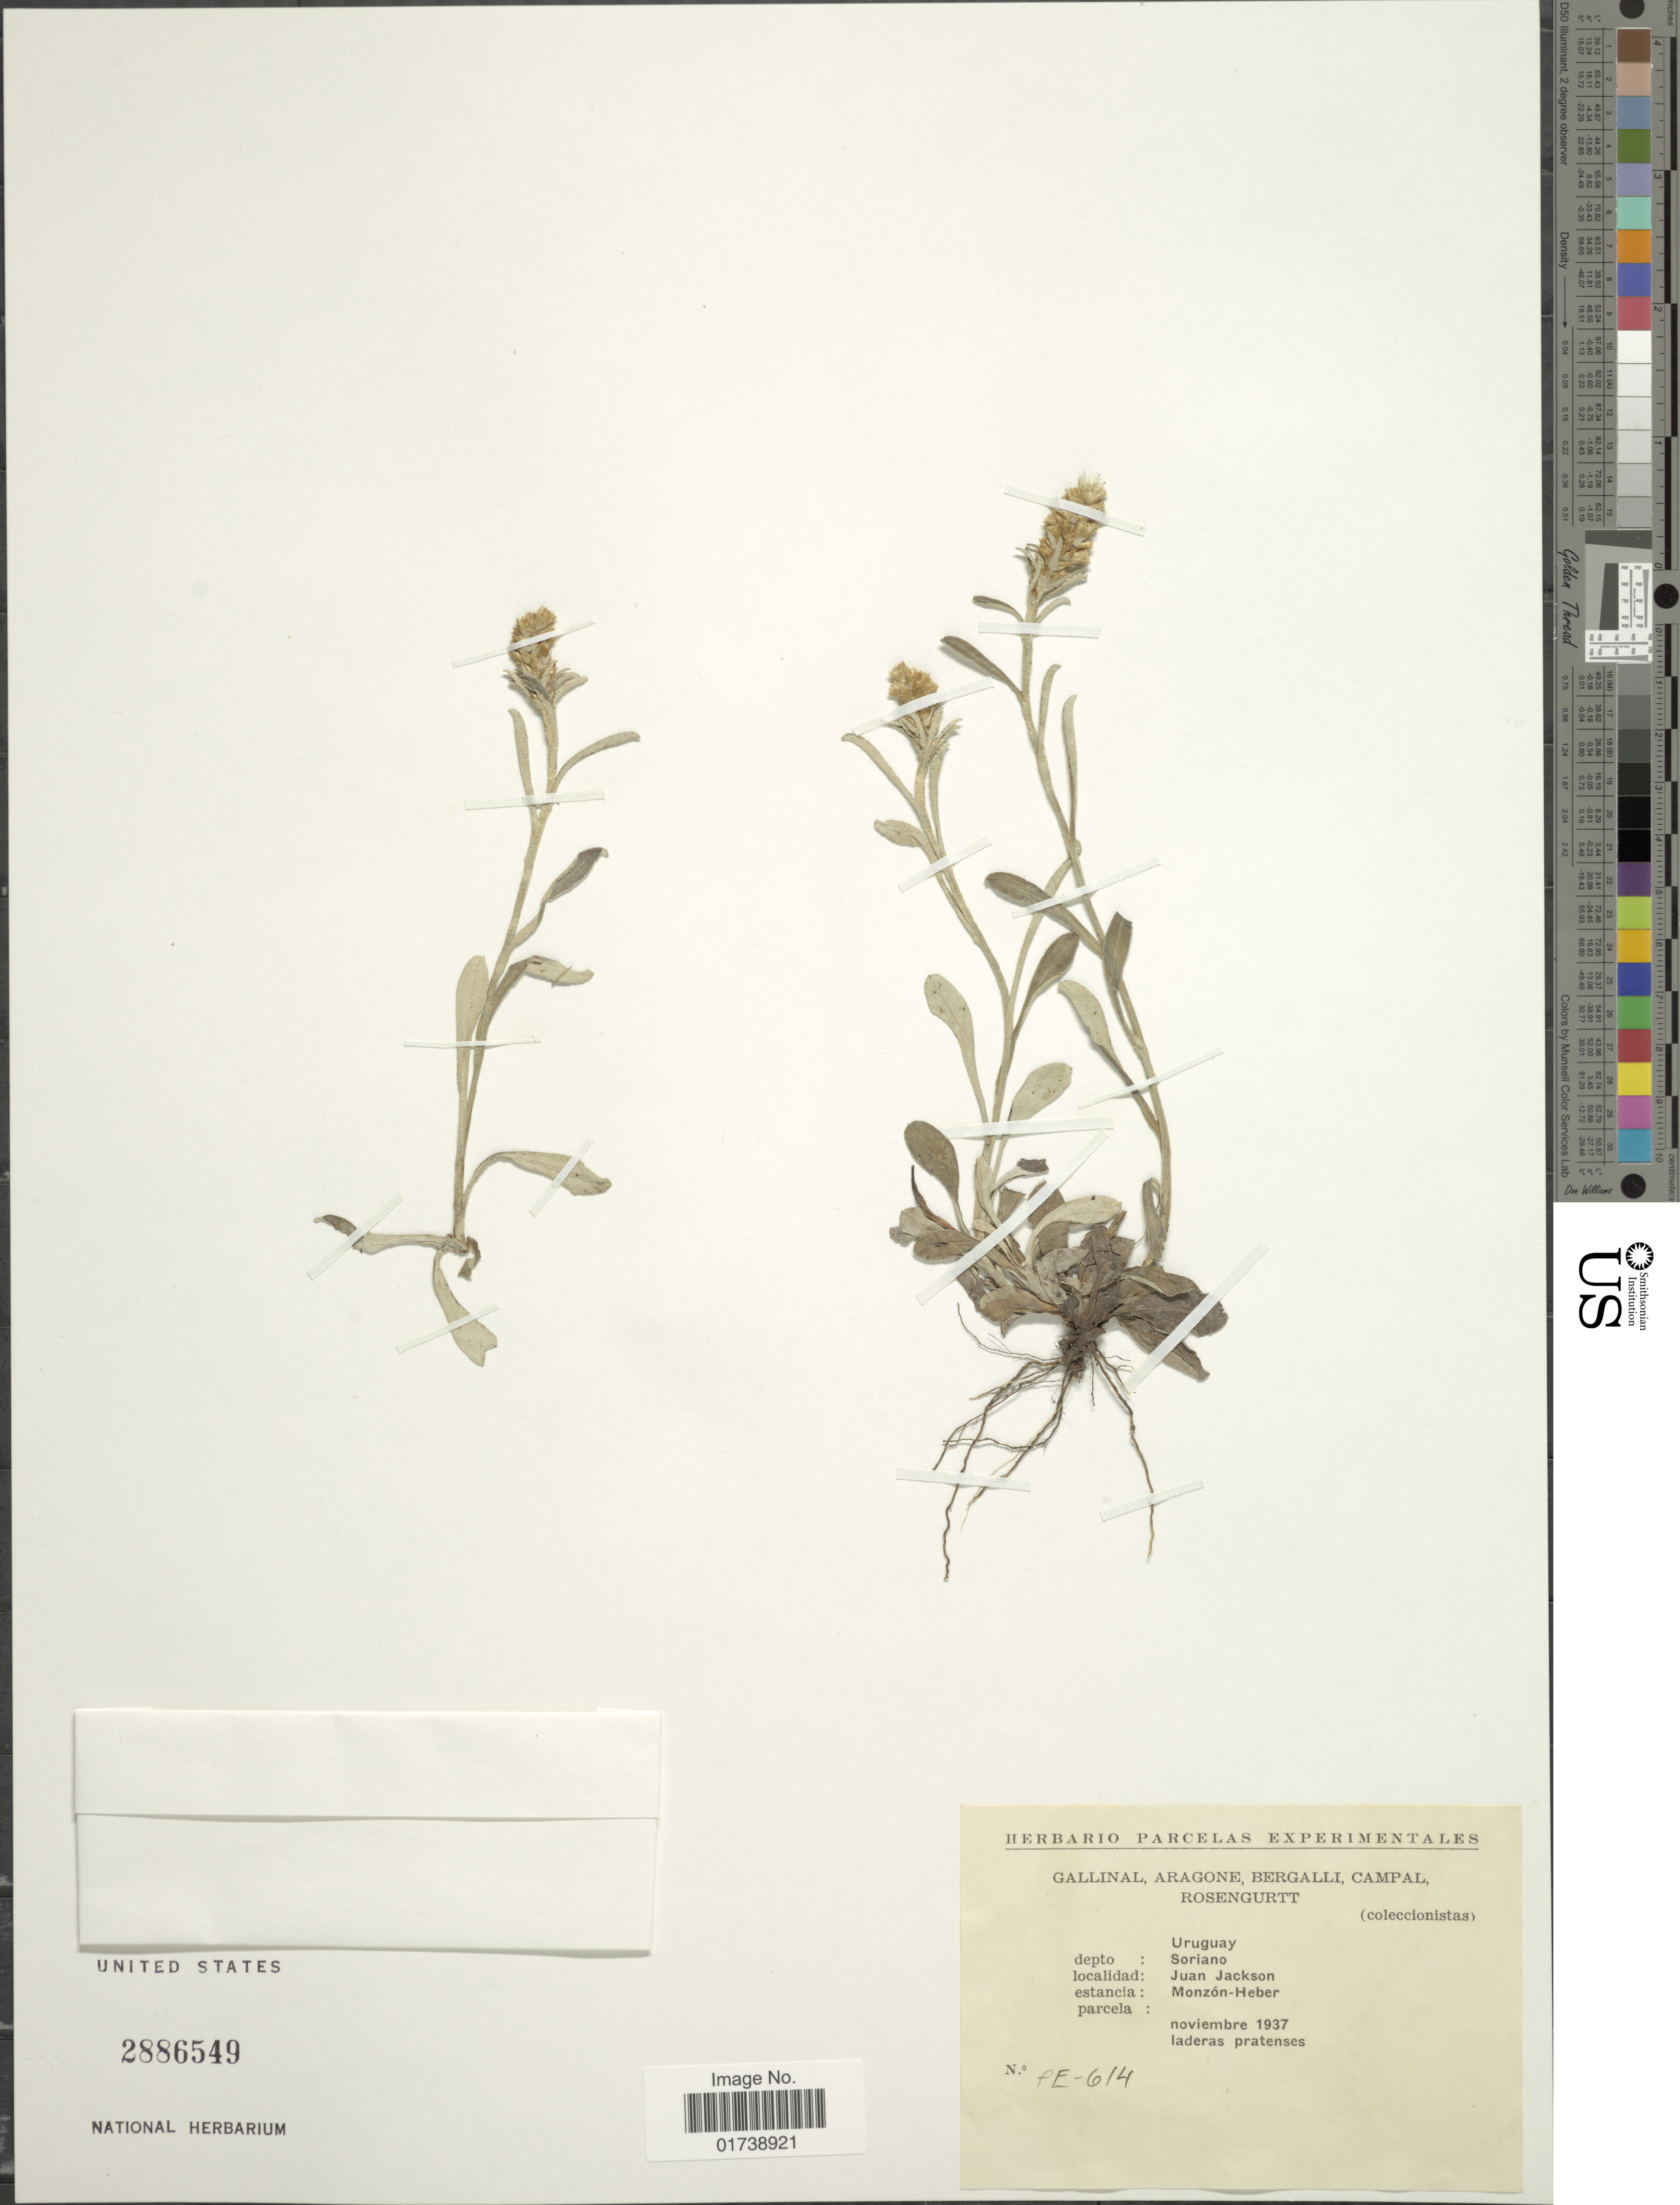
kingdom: Plantae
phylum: Tracheophyta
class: Magnoliopsida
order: Asterales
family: Asteraceae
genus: Gamochaeta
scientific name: Gamochaeta sp.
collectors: -. Gallinal, -- Aragone, -- Bergalli, -- Campal & Rosengurtt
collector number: PE-614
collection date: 1937-11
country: Uruguay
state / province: Soriano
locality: Juan Jackson, estancia Monzon-Heber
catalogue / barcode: US 2886549